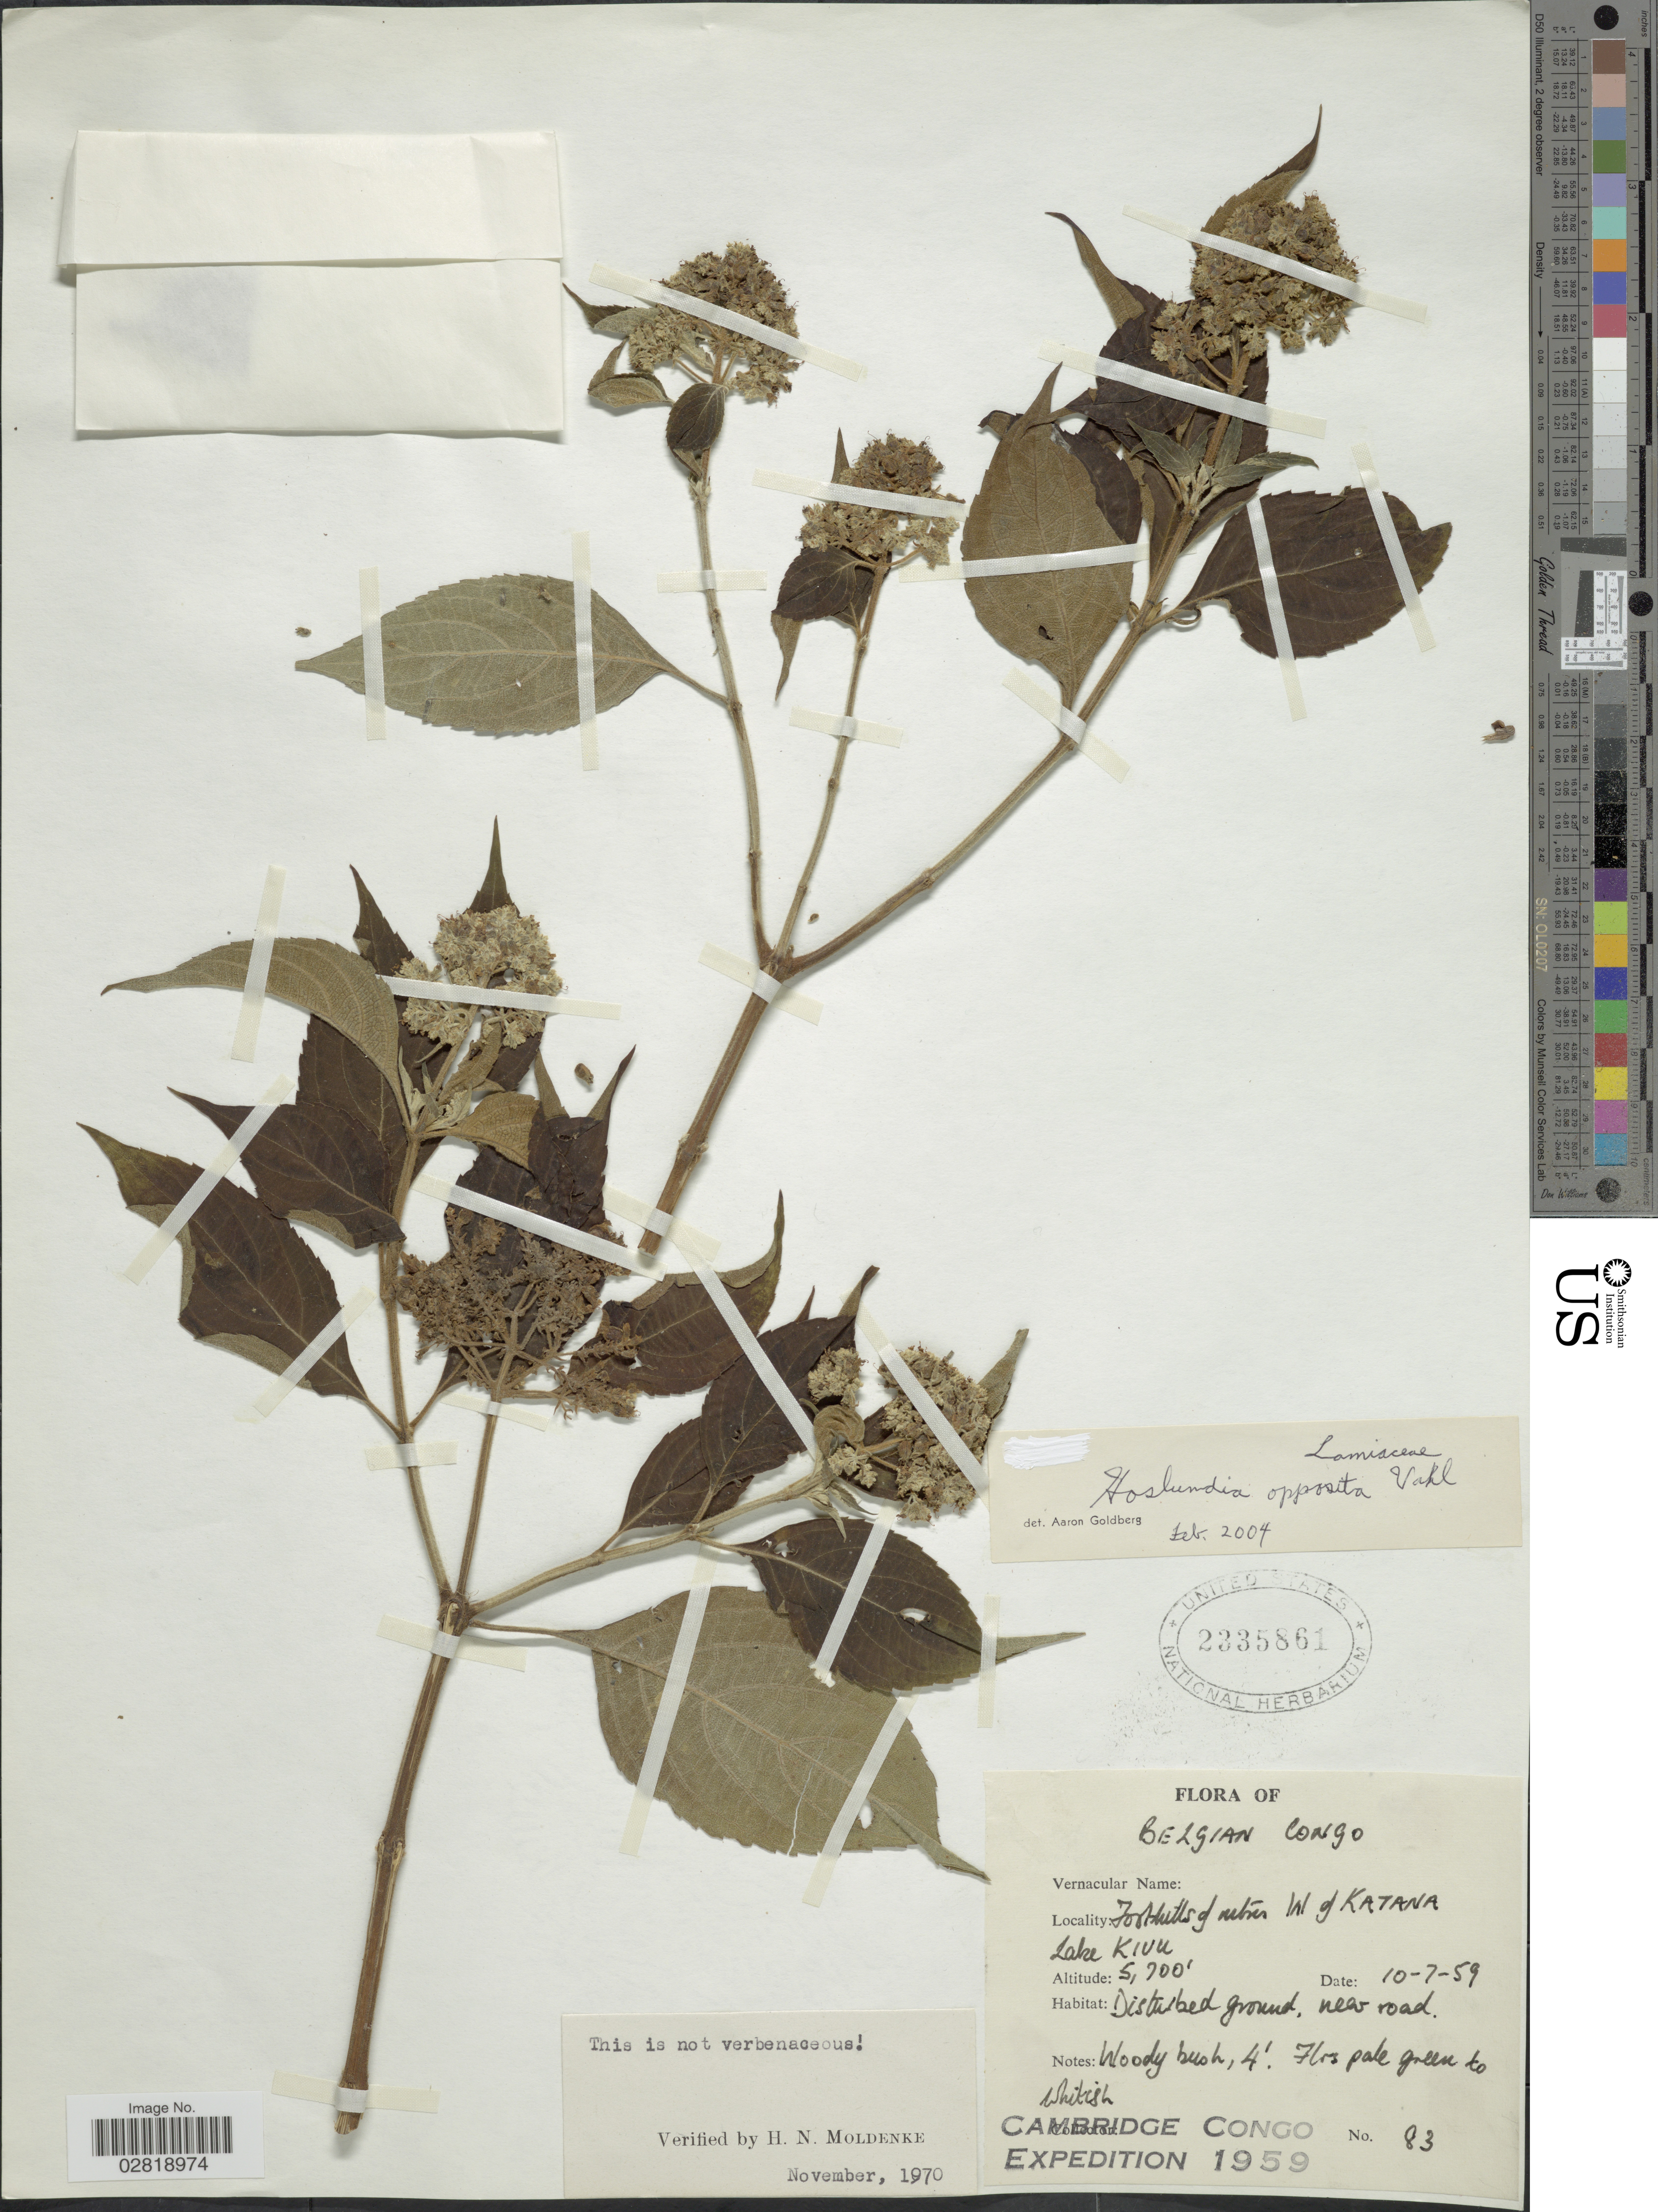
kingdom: Plantae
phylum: Tracheophyta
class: Magnoliopsida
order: Lamiales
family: Lamiaceae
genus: Hoslundia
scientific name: Hoslundia opposita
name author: Vahl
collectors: Cambridge Congo Expedition 1959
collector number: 83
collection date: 1959-07-10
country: Congo, Democratic Republic of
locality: Belgian Congo. Foothills of mtns W of Katana. Lake Kivu.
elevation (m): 1737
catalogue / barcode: US 2335861